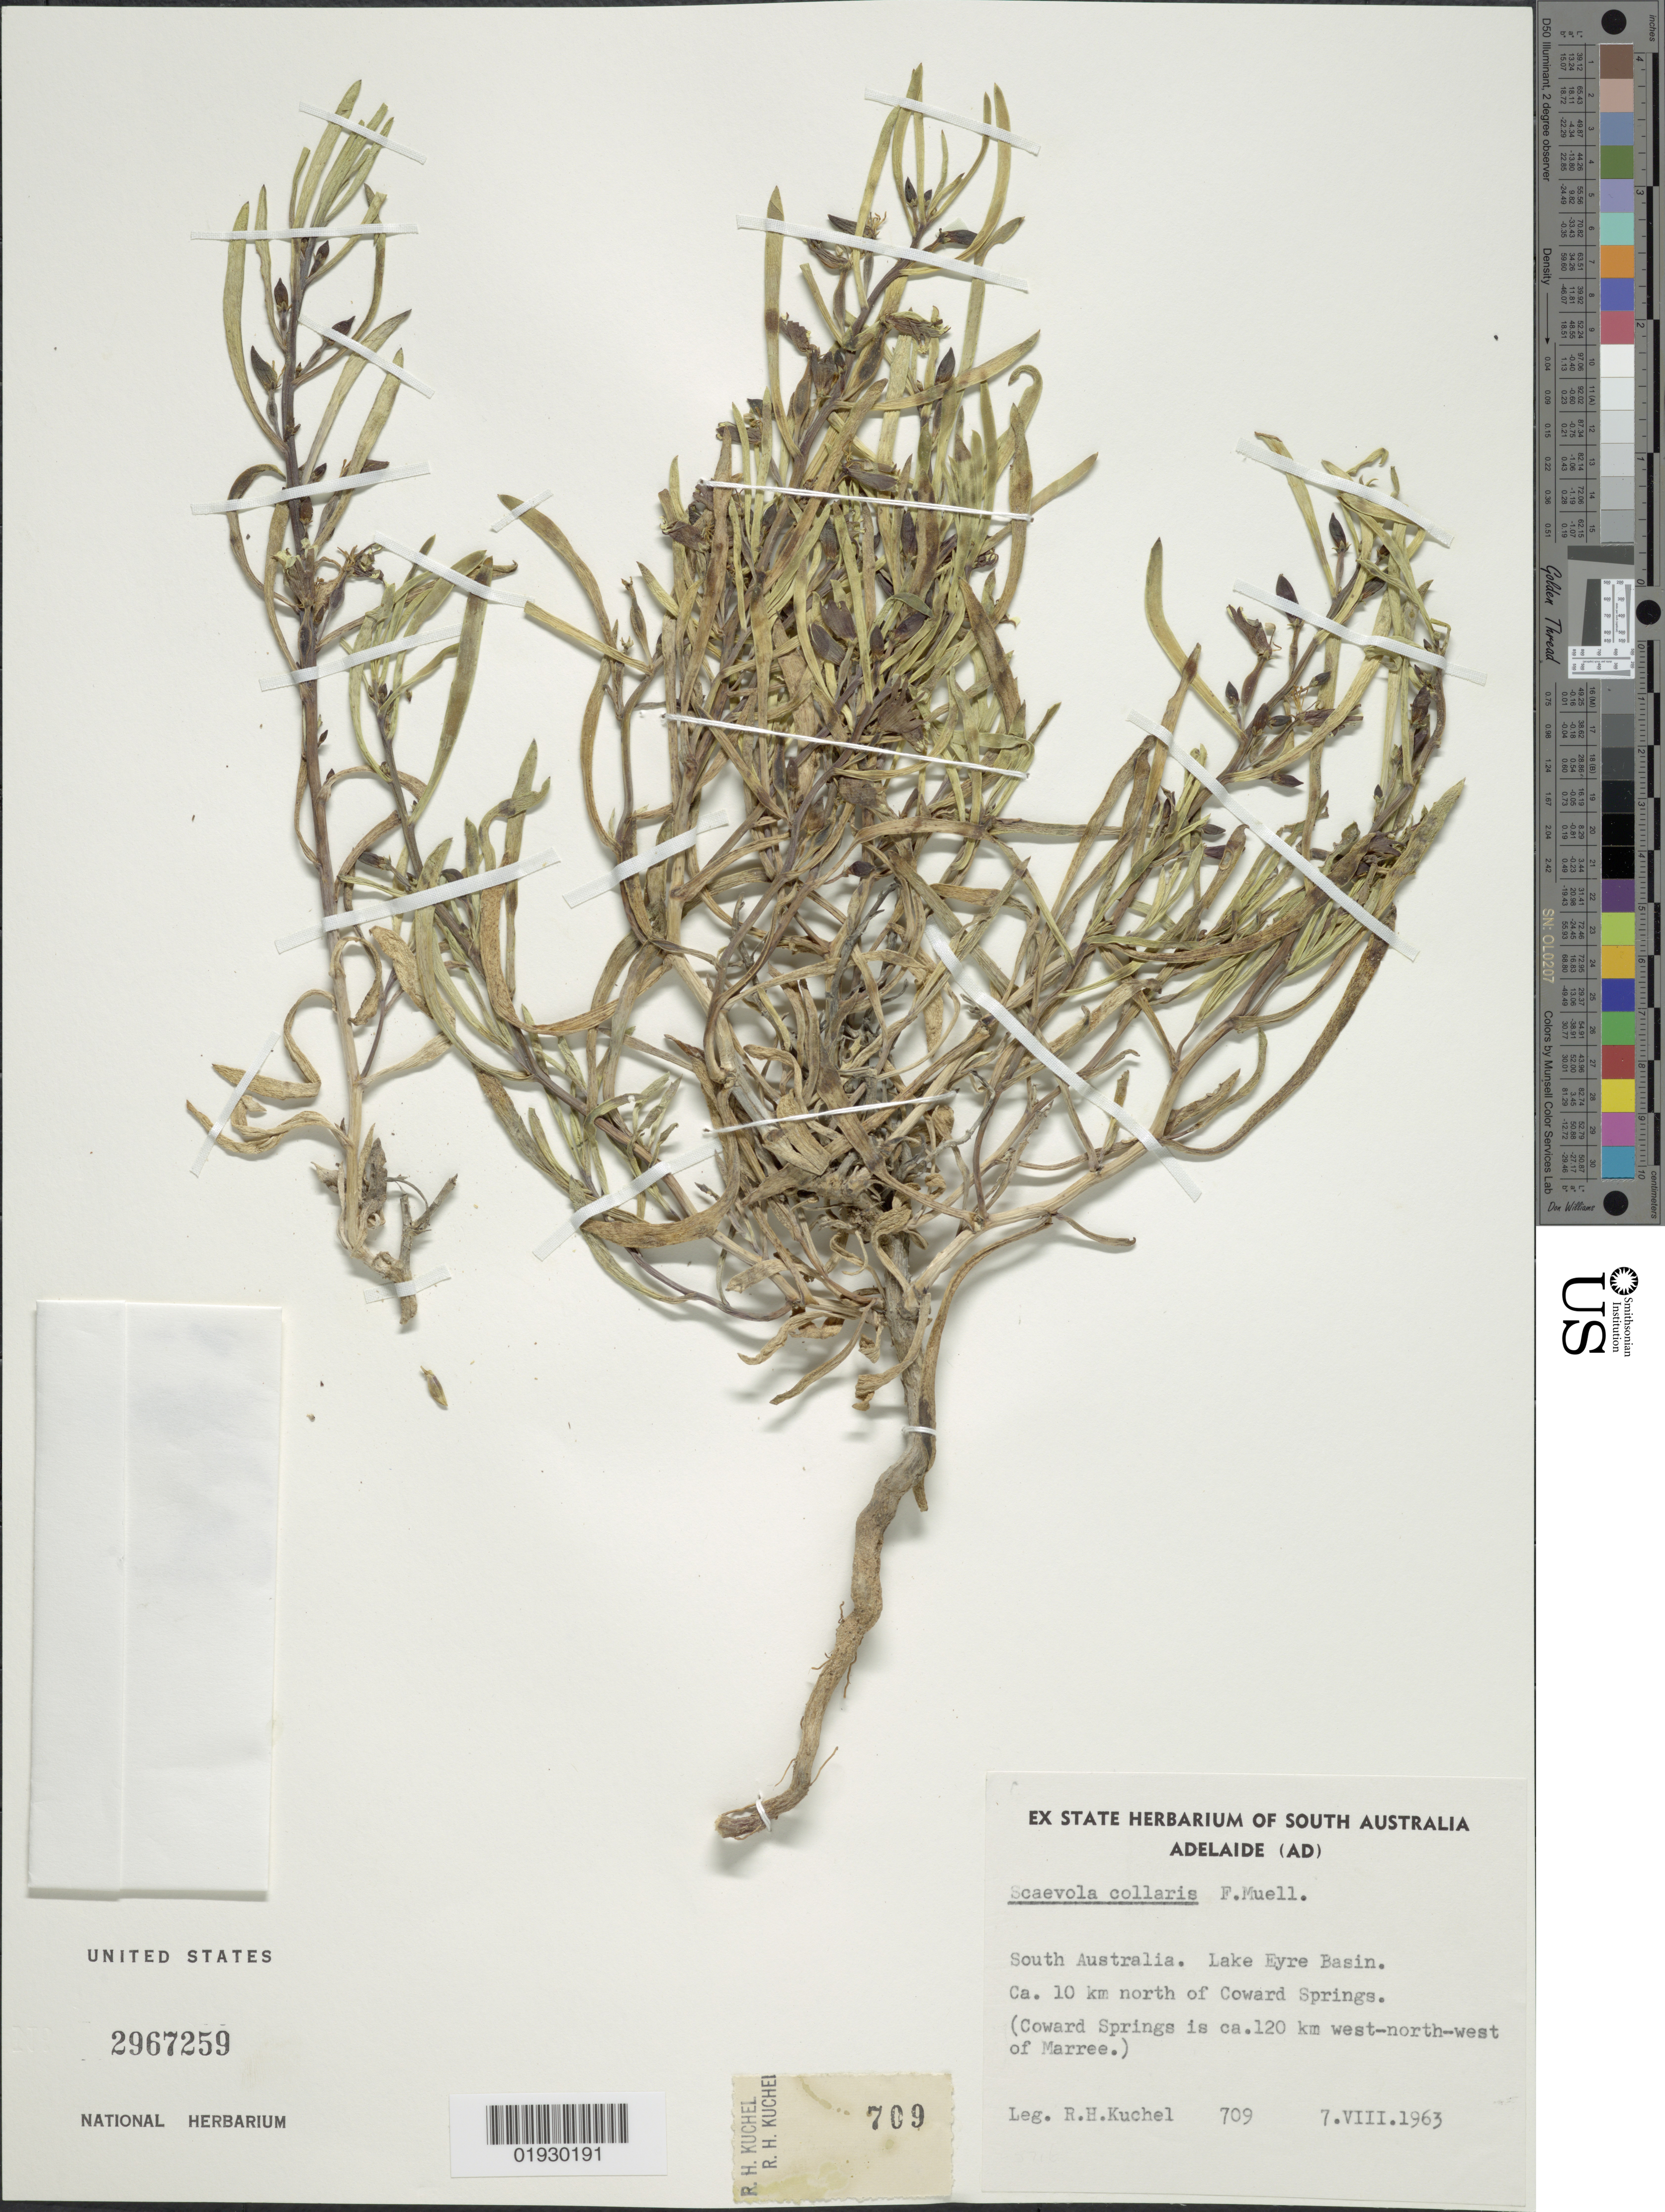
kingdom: Plantae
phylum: Tracheophyta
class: Magnoliopsida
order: Asterales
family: Goodeniaceae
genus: Scaevola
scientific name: Scaevola collaris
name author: F. Muell.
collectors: R. Kuchel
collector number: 709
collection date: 1963-08-07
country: Australia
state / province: South Australia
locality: Lake Eyre Basin. Ca. 10 km north of Coward Springs. (Coward Springs is ca.120 km west-north-west of Marree.)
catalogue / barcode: US 2967259